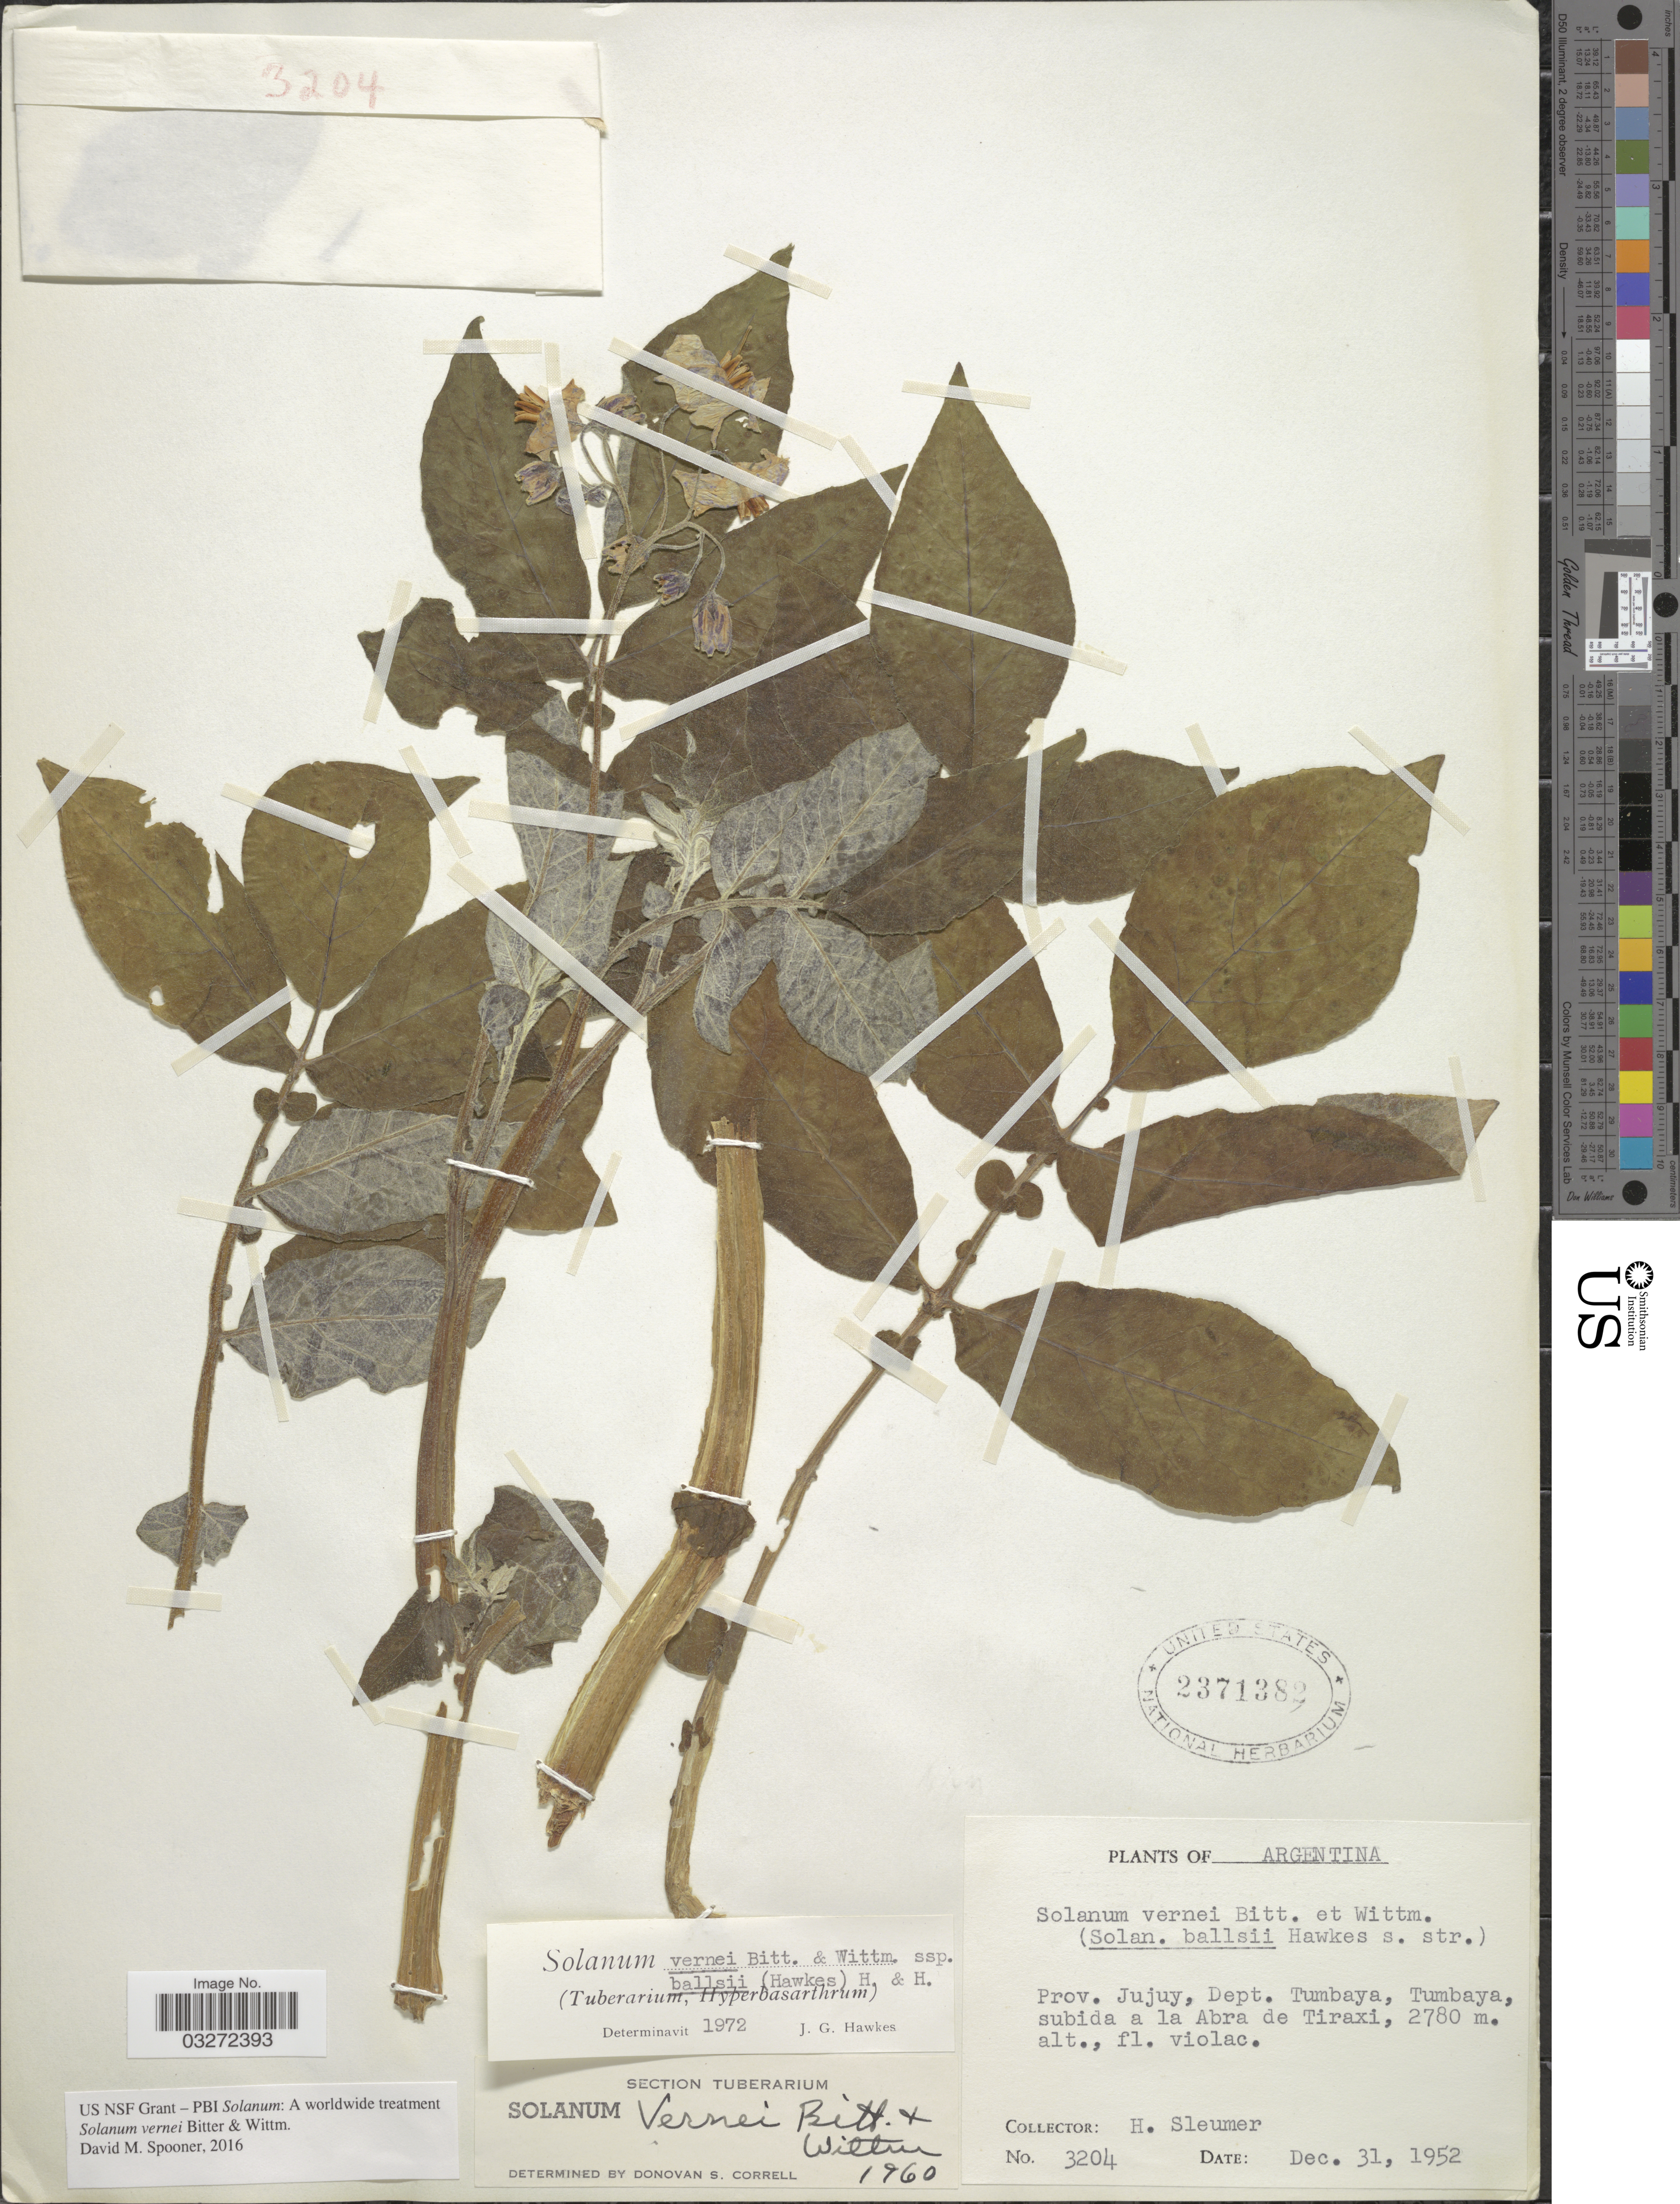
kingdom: Plantae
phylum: Tracheophyta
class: Magnoliopsida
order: Solanales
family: Solanaceae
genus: Solanum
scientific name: Solanum vernei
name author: Bitter & Wittm.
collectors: H. O. Sleumer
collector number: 3204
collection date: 1952-12-31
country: Argentina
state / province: Jujuy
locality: Dept. Tumbaya, Tumbaya, subida a la Abra de Tiraxi.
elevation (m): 2780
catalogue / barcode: US 2371382